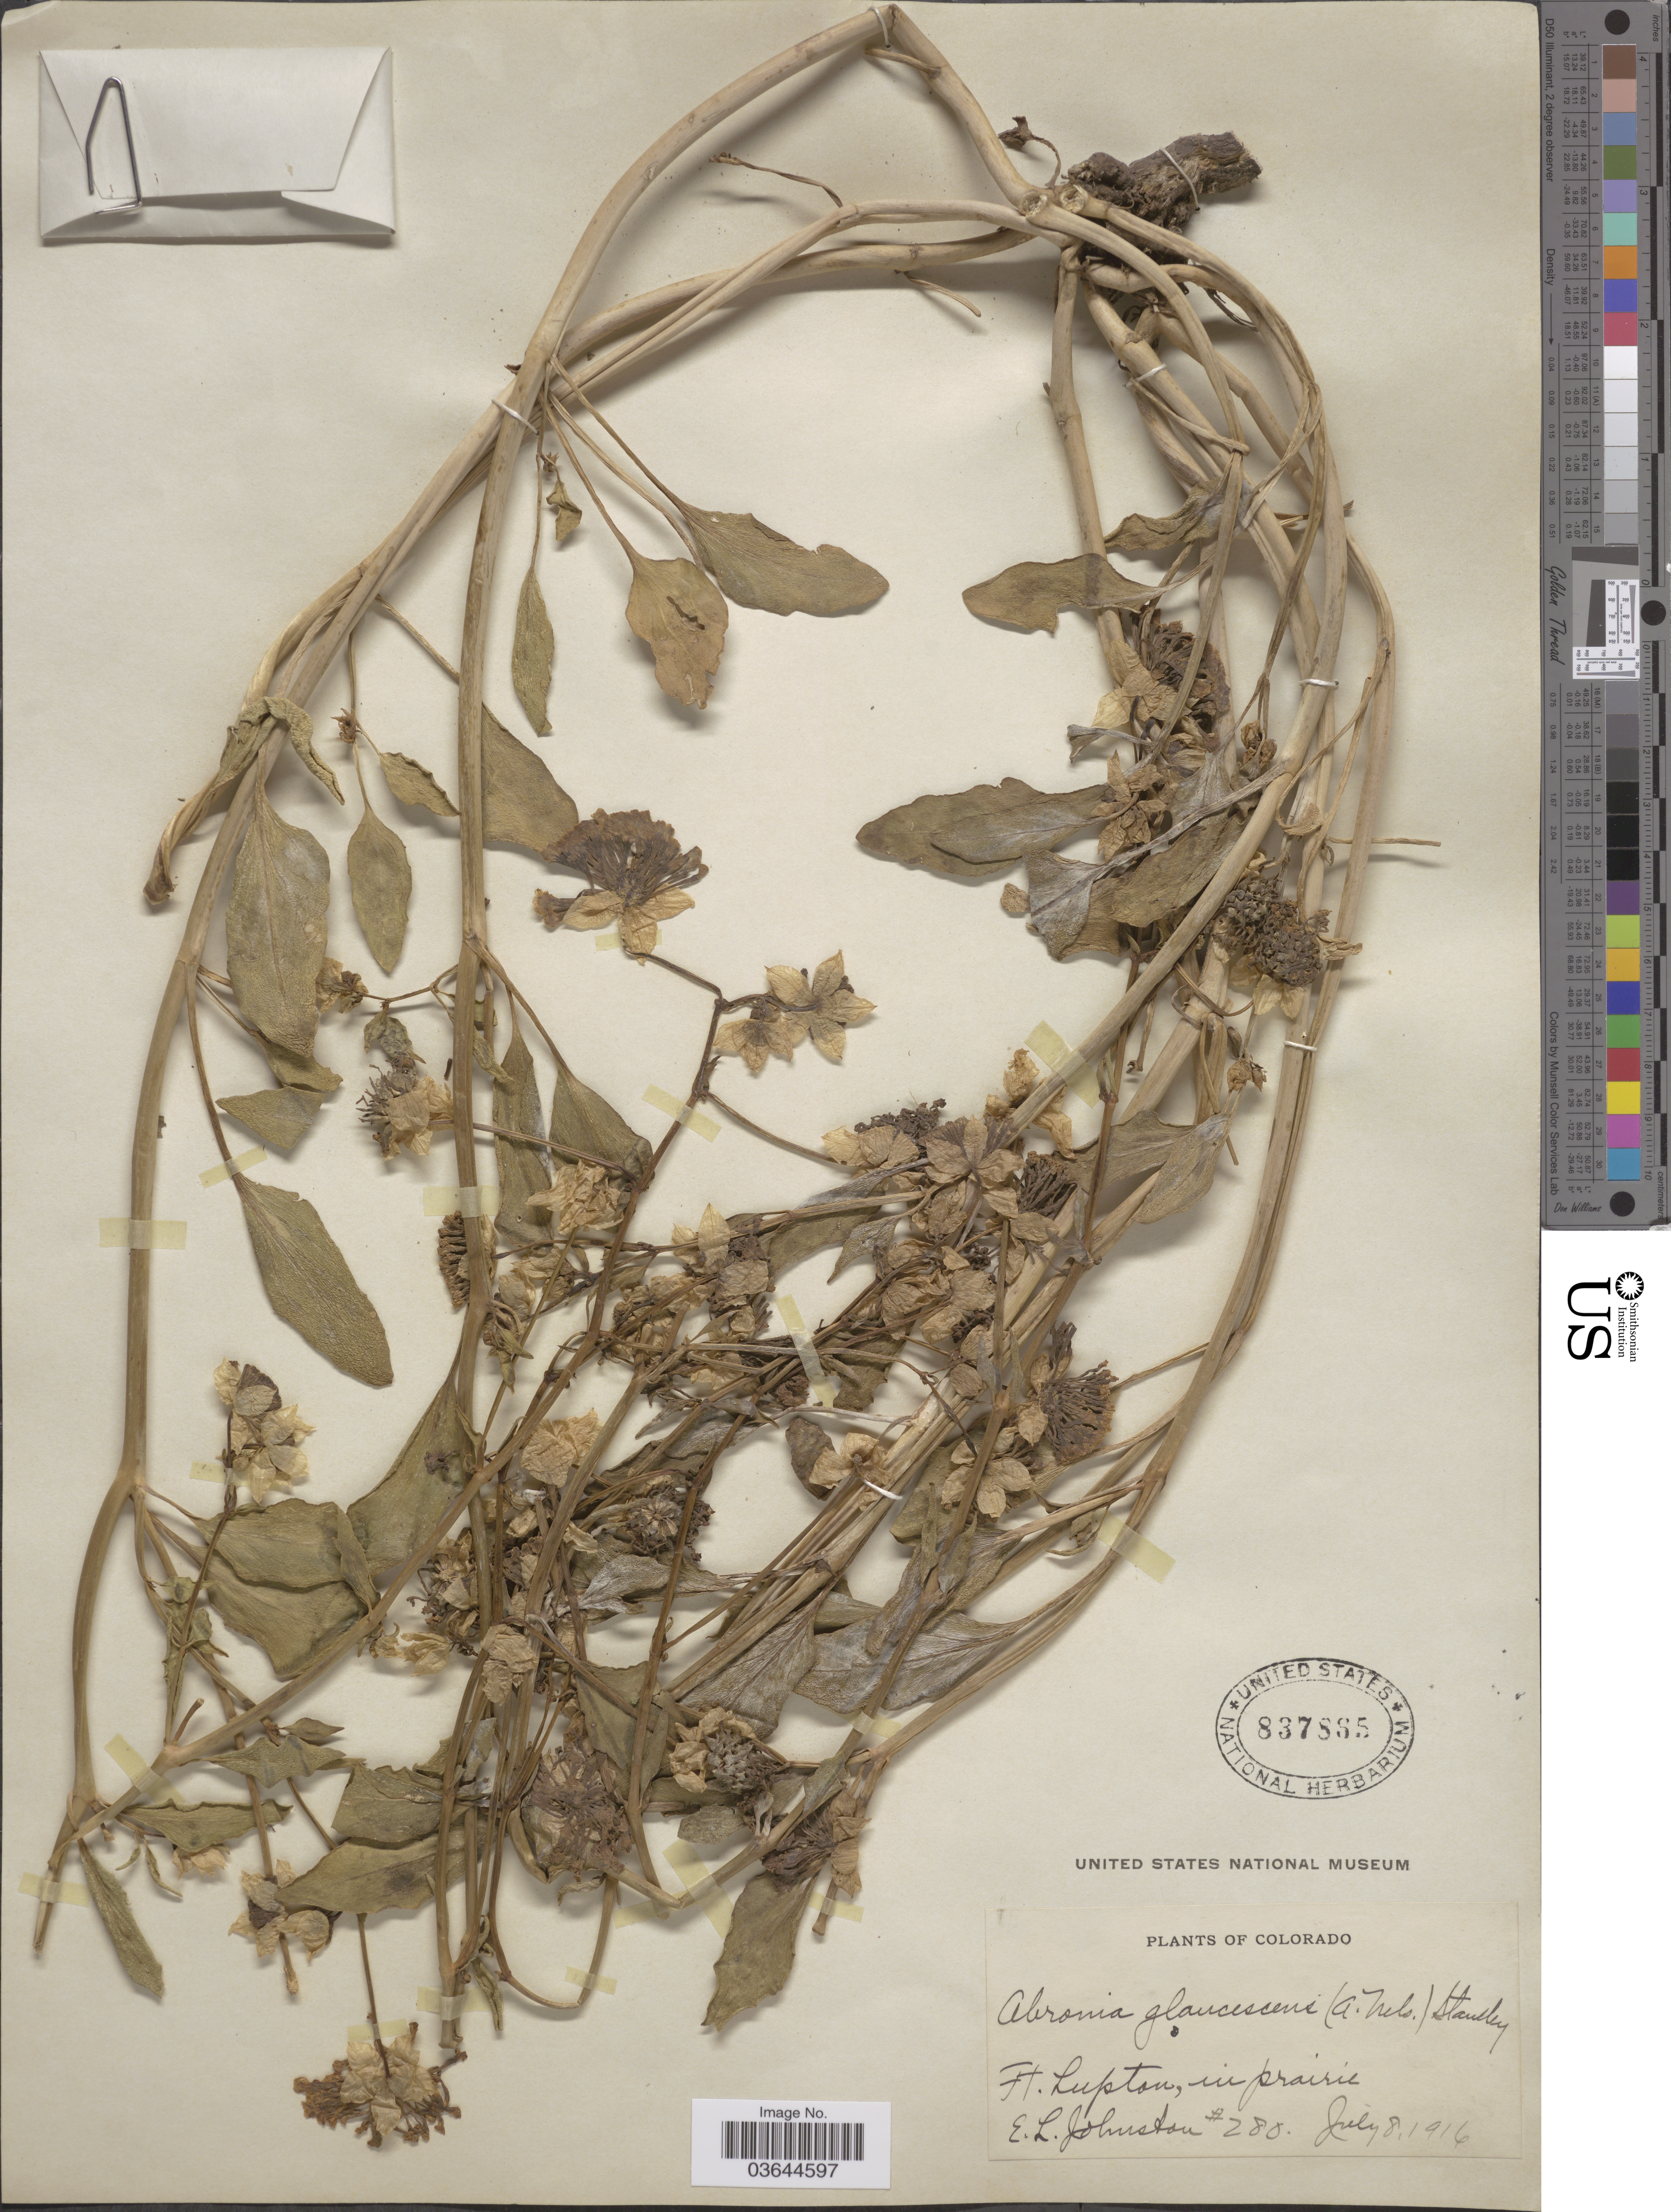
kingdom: Plantae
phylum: Tracheophyta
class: Magnoliopsida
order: Caryophyllales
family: Nyctaginaceae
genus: Abronia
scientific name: Abronia elliptica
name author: A. Nelson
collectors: E. L. Johnston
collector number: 280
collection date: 1916-07-08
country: United States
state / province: Colorado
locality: Ft. Lupton, in prairie.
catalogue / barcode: US 837865